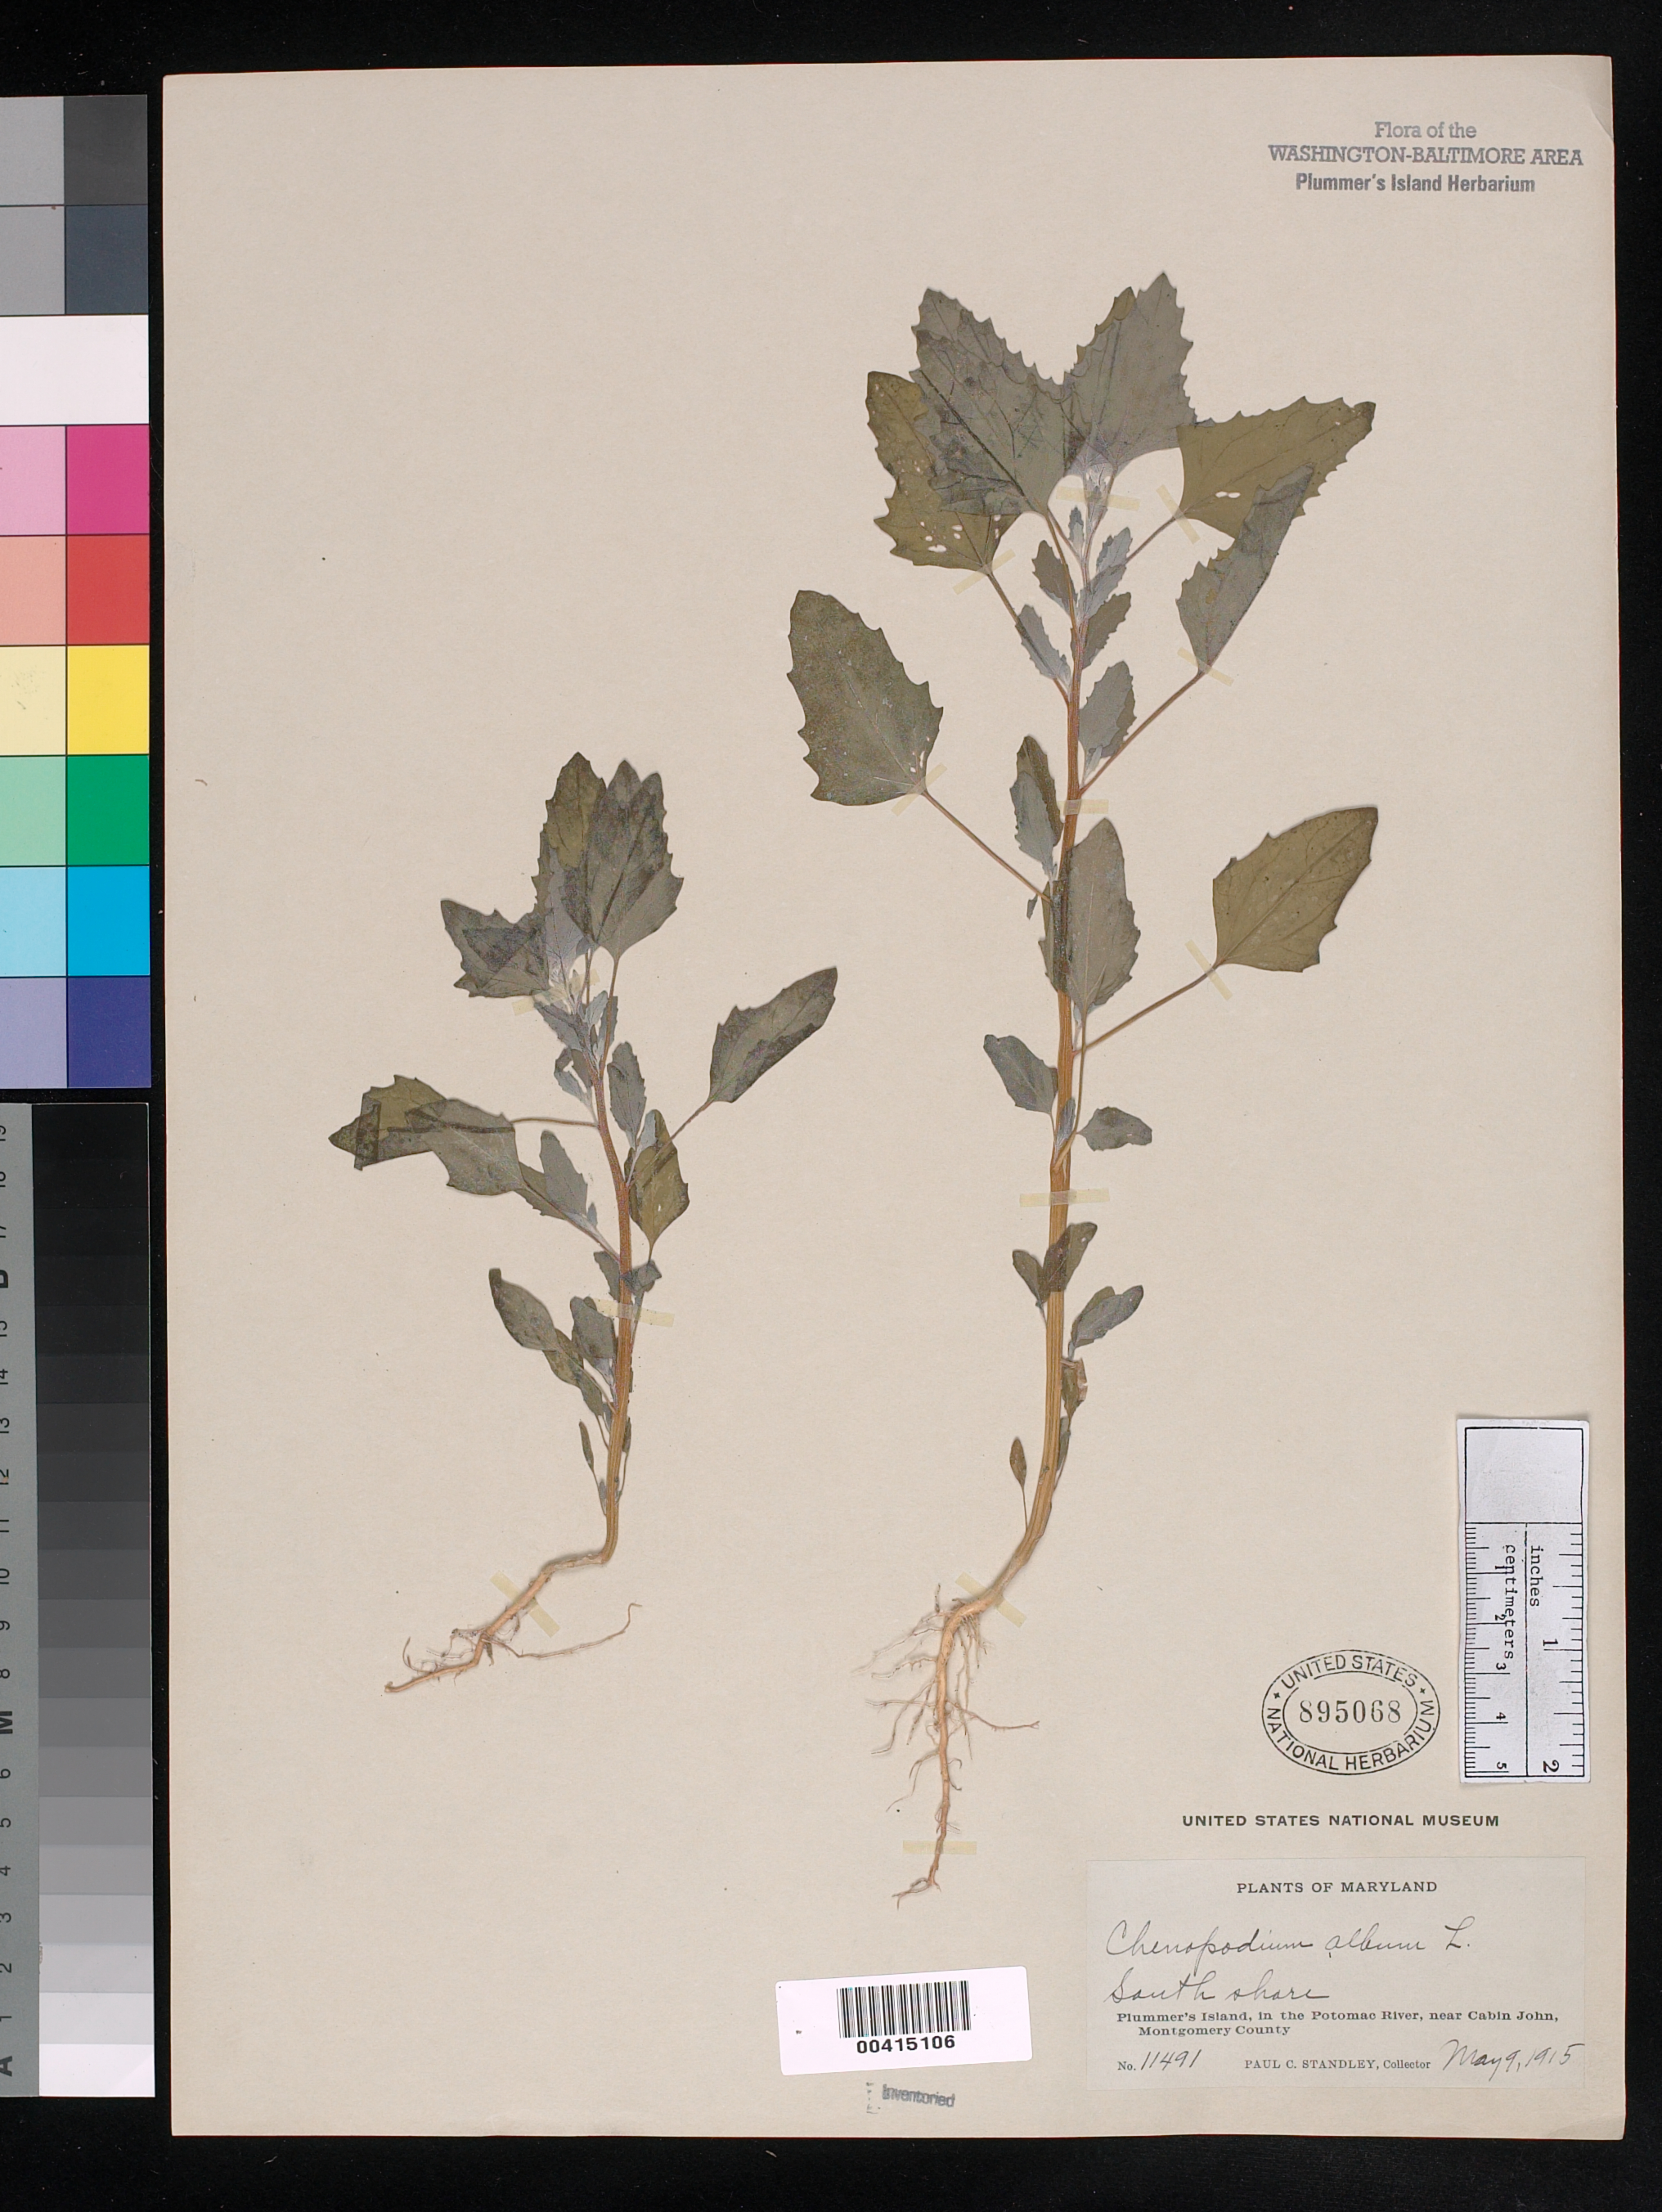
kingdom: Plantae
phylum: Tracheophyta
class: Magnoliopsida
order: Caryophyllales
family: Amaranthaceae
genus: Chenopodium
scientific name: Chenopodium album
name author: L.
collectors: P. C. Standley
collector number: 11491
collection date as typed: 09 May 1915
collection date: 1915-05-09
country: United States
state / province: Maryland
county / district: Montgomery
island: Plummers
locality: Plummer's Island; south shore C. & O. Canal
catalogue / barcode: US 895068